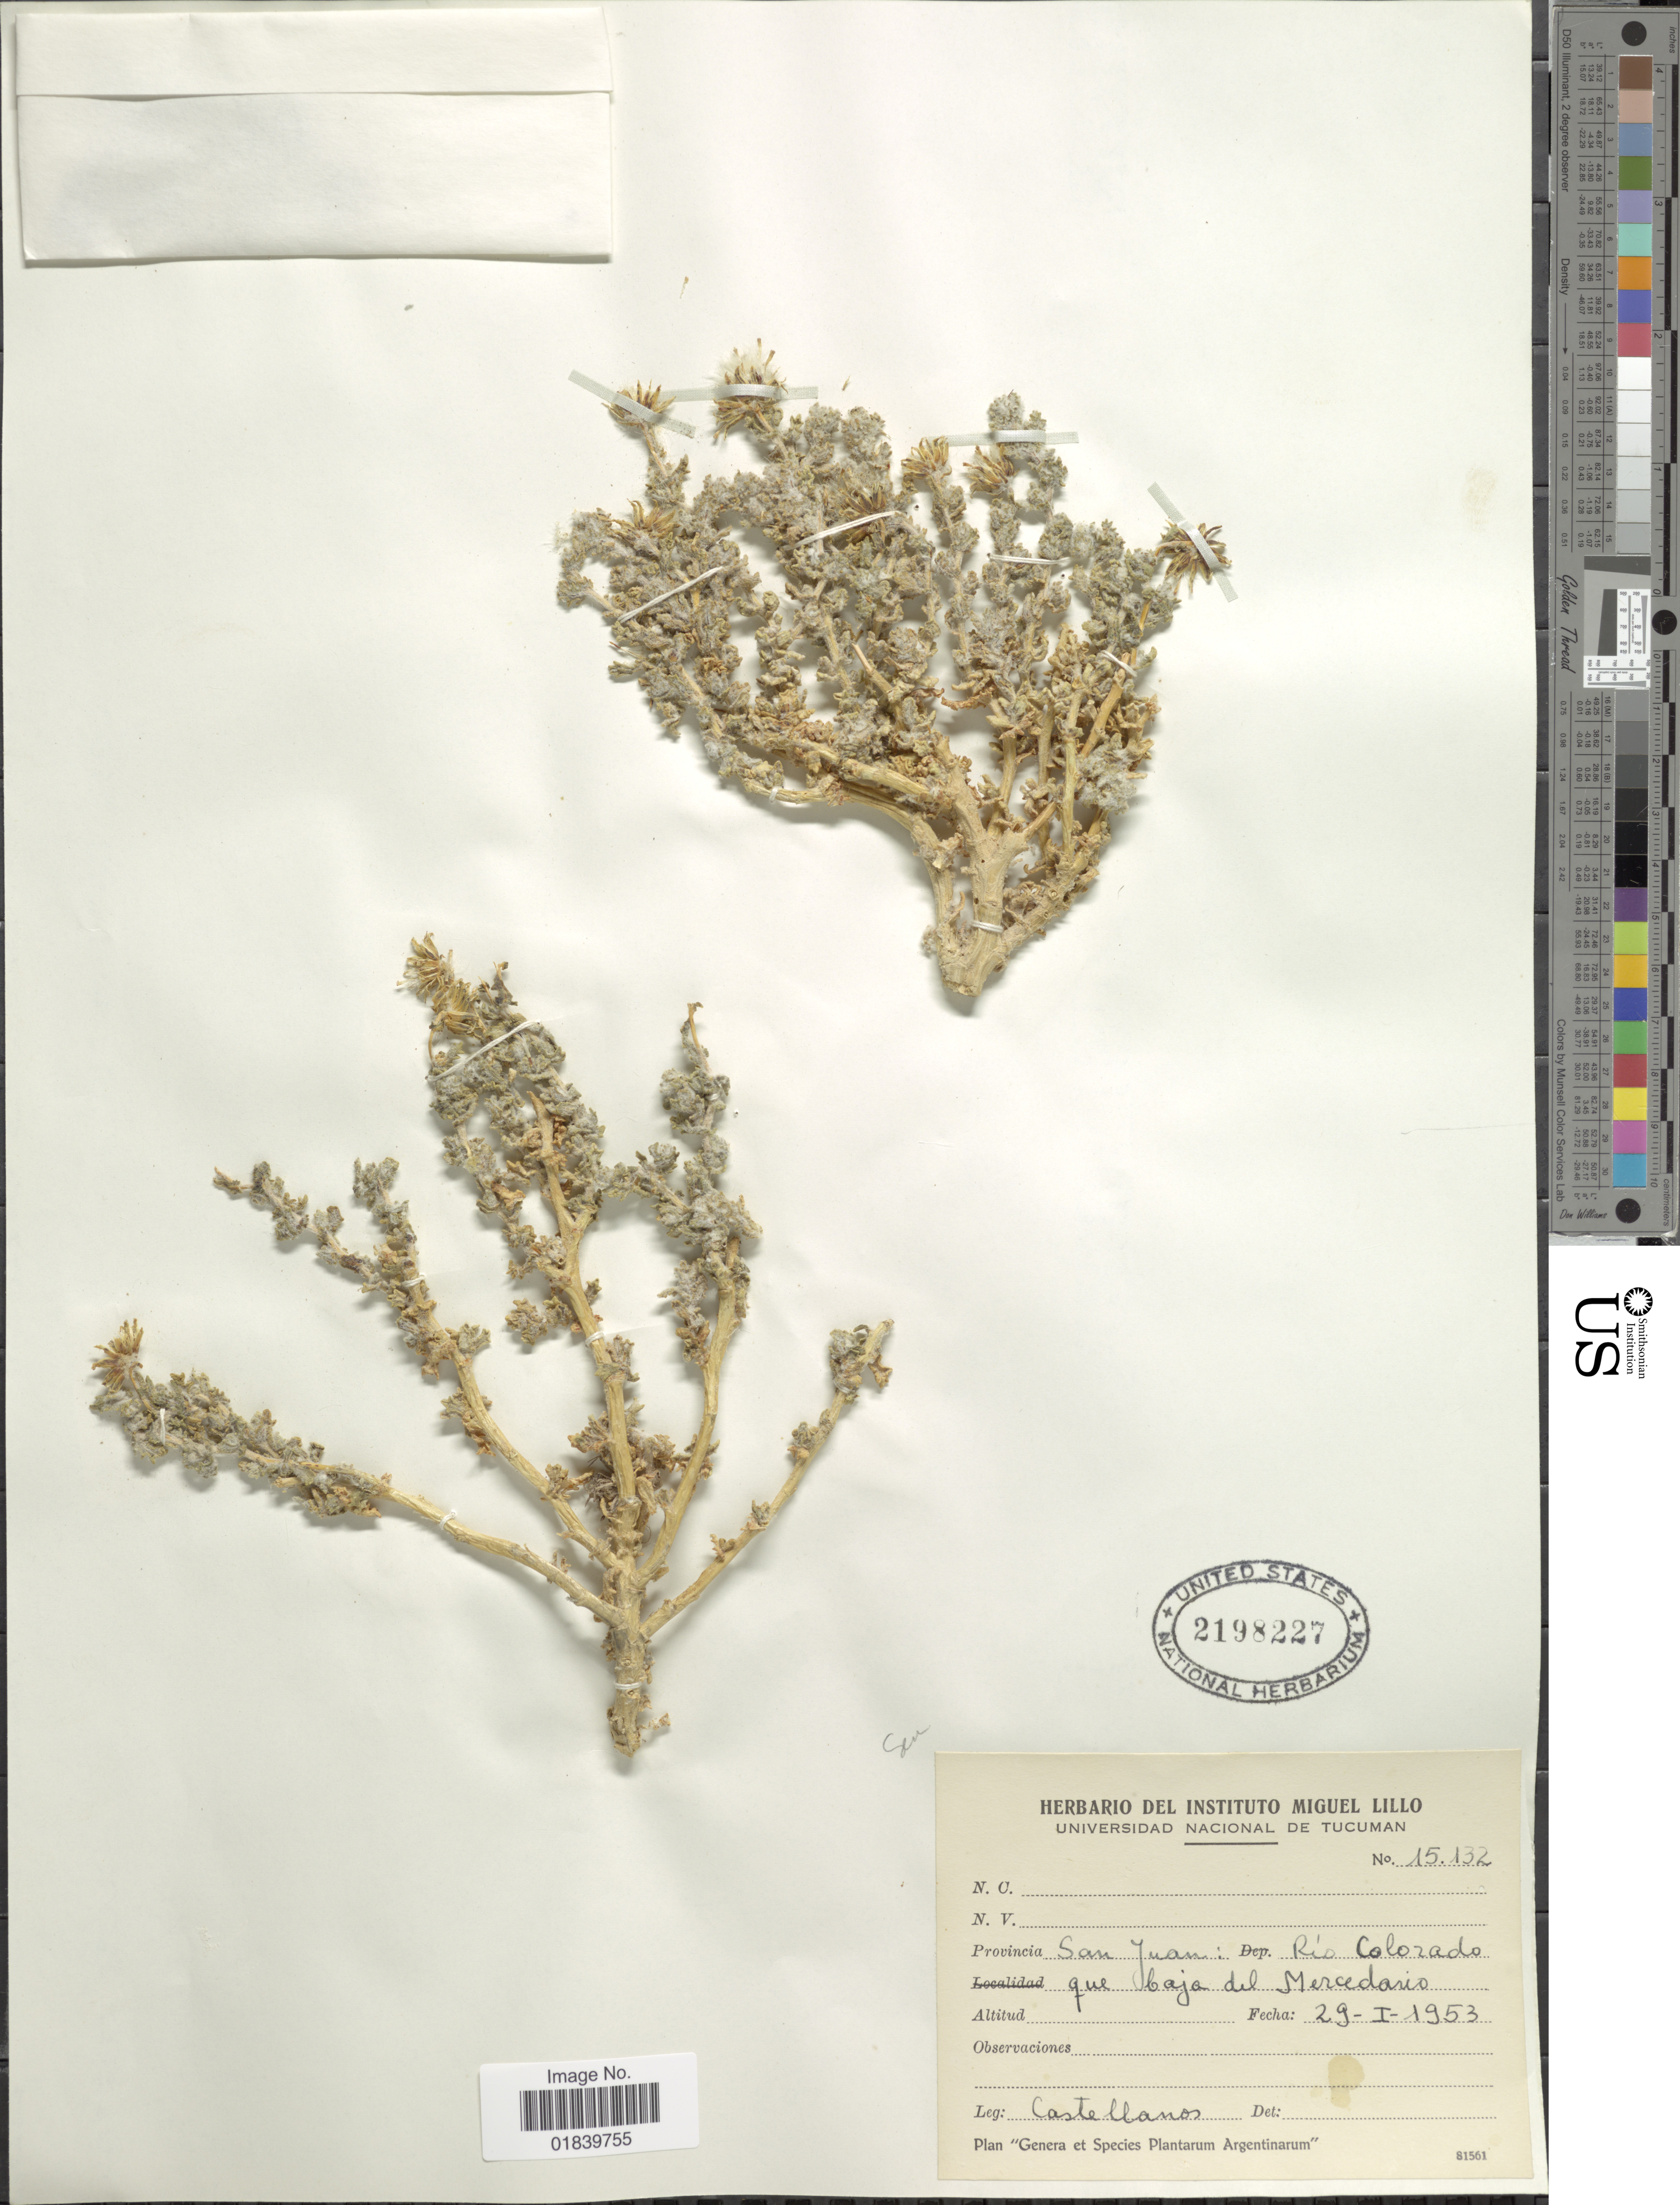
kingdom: Plantae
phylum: Tracheophyta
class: Magnoliopsida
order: Asterales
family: Asteraceae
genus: Senecio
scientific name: Senecio sp.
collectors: A. Castellanos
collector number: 15132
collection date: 1953-01-29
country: Argentina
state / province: San Juan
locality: Provincia San Juan: Rio Colozado que bajo del Mercedario.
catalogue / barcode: US 2198227